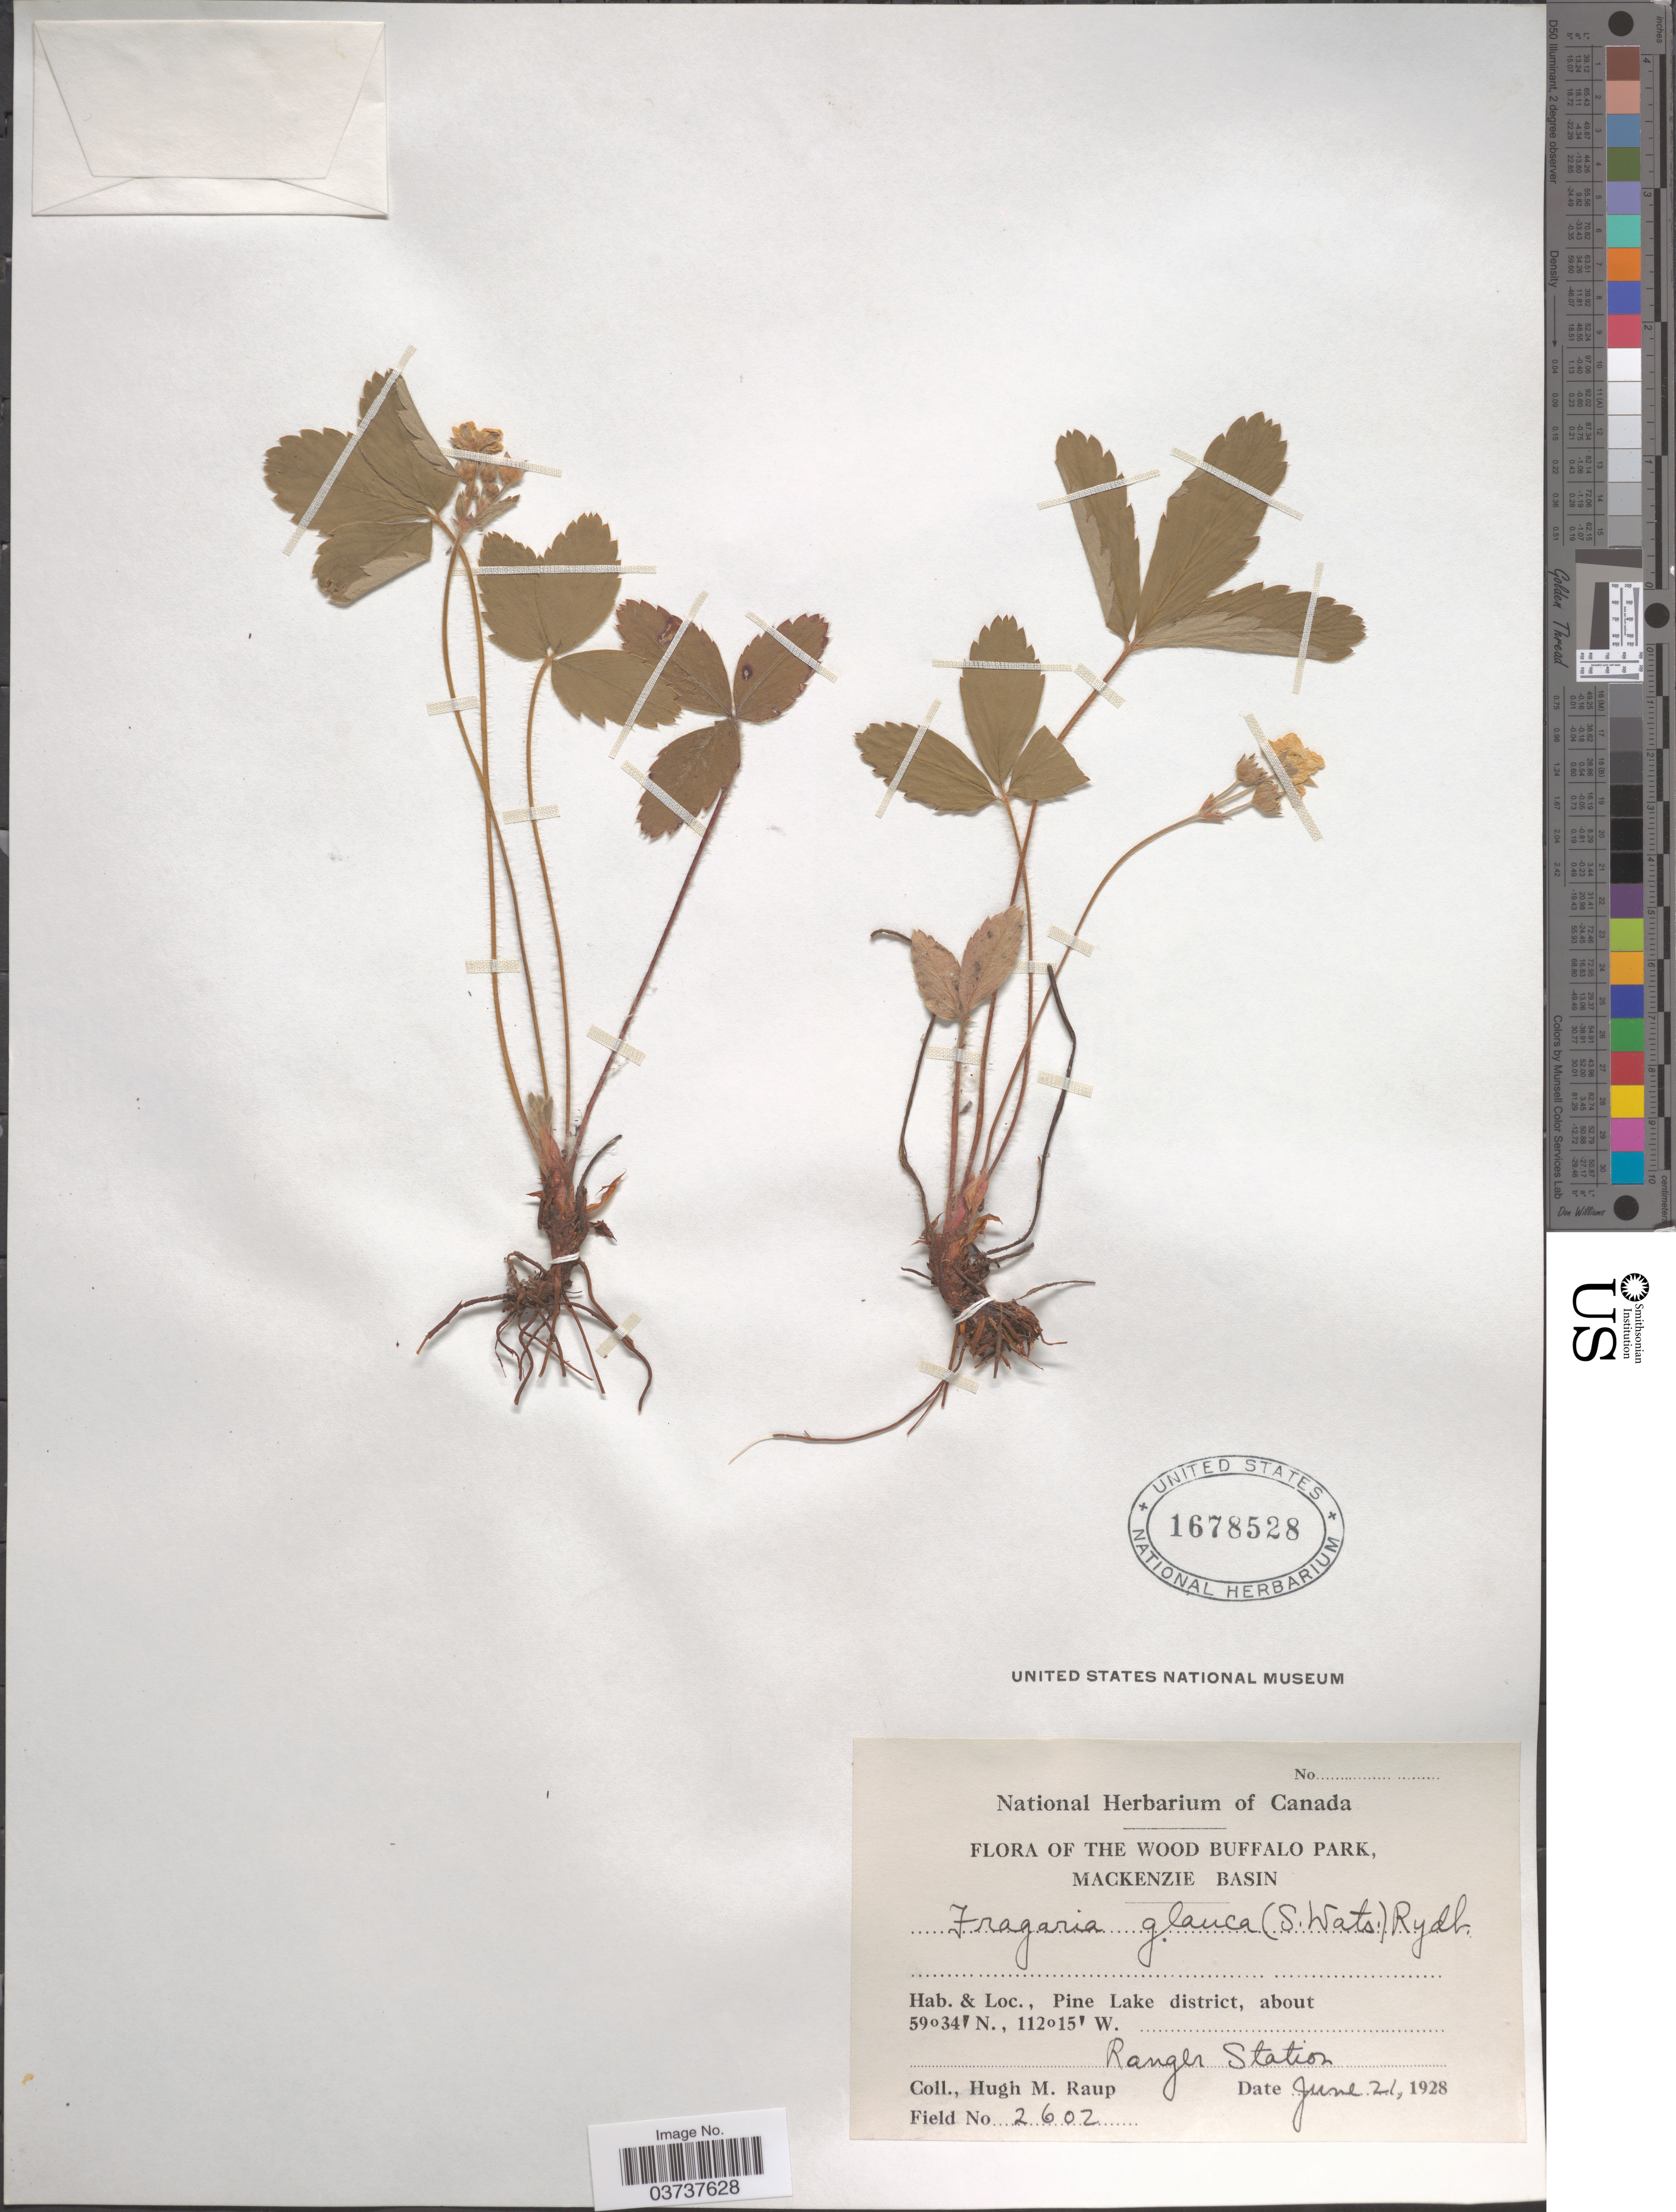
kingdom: Plantae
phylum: Tracheophyta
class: Magnoliopsida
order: Rosales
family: Rosaceae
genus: Fragaria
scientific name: Fragaria virginiana subsp. glauca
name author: (S. Watson) Staudt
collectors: H. Raup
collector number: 2602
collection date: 1928-06-21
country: Canada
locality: The Wood Buffalo Park, Mackenzie Basin. Pine Lake district. Ranger Station.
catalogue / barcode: US 1678528